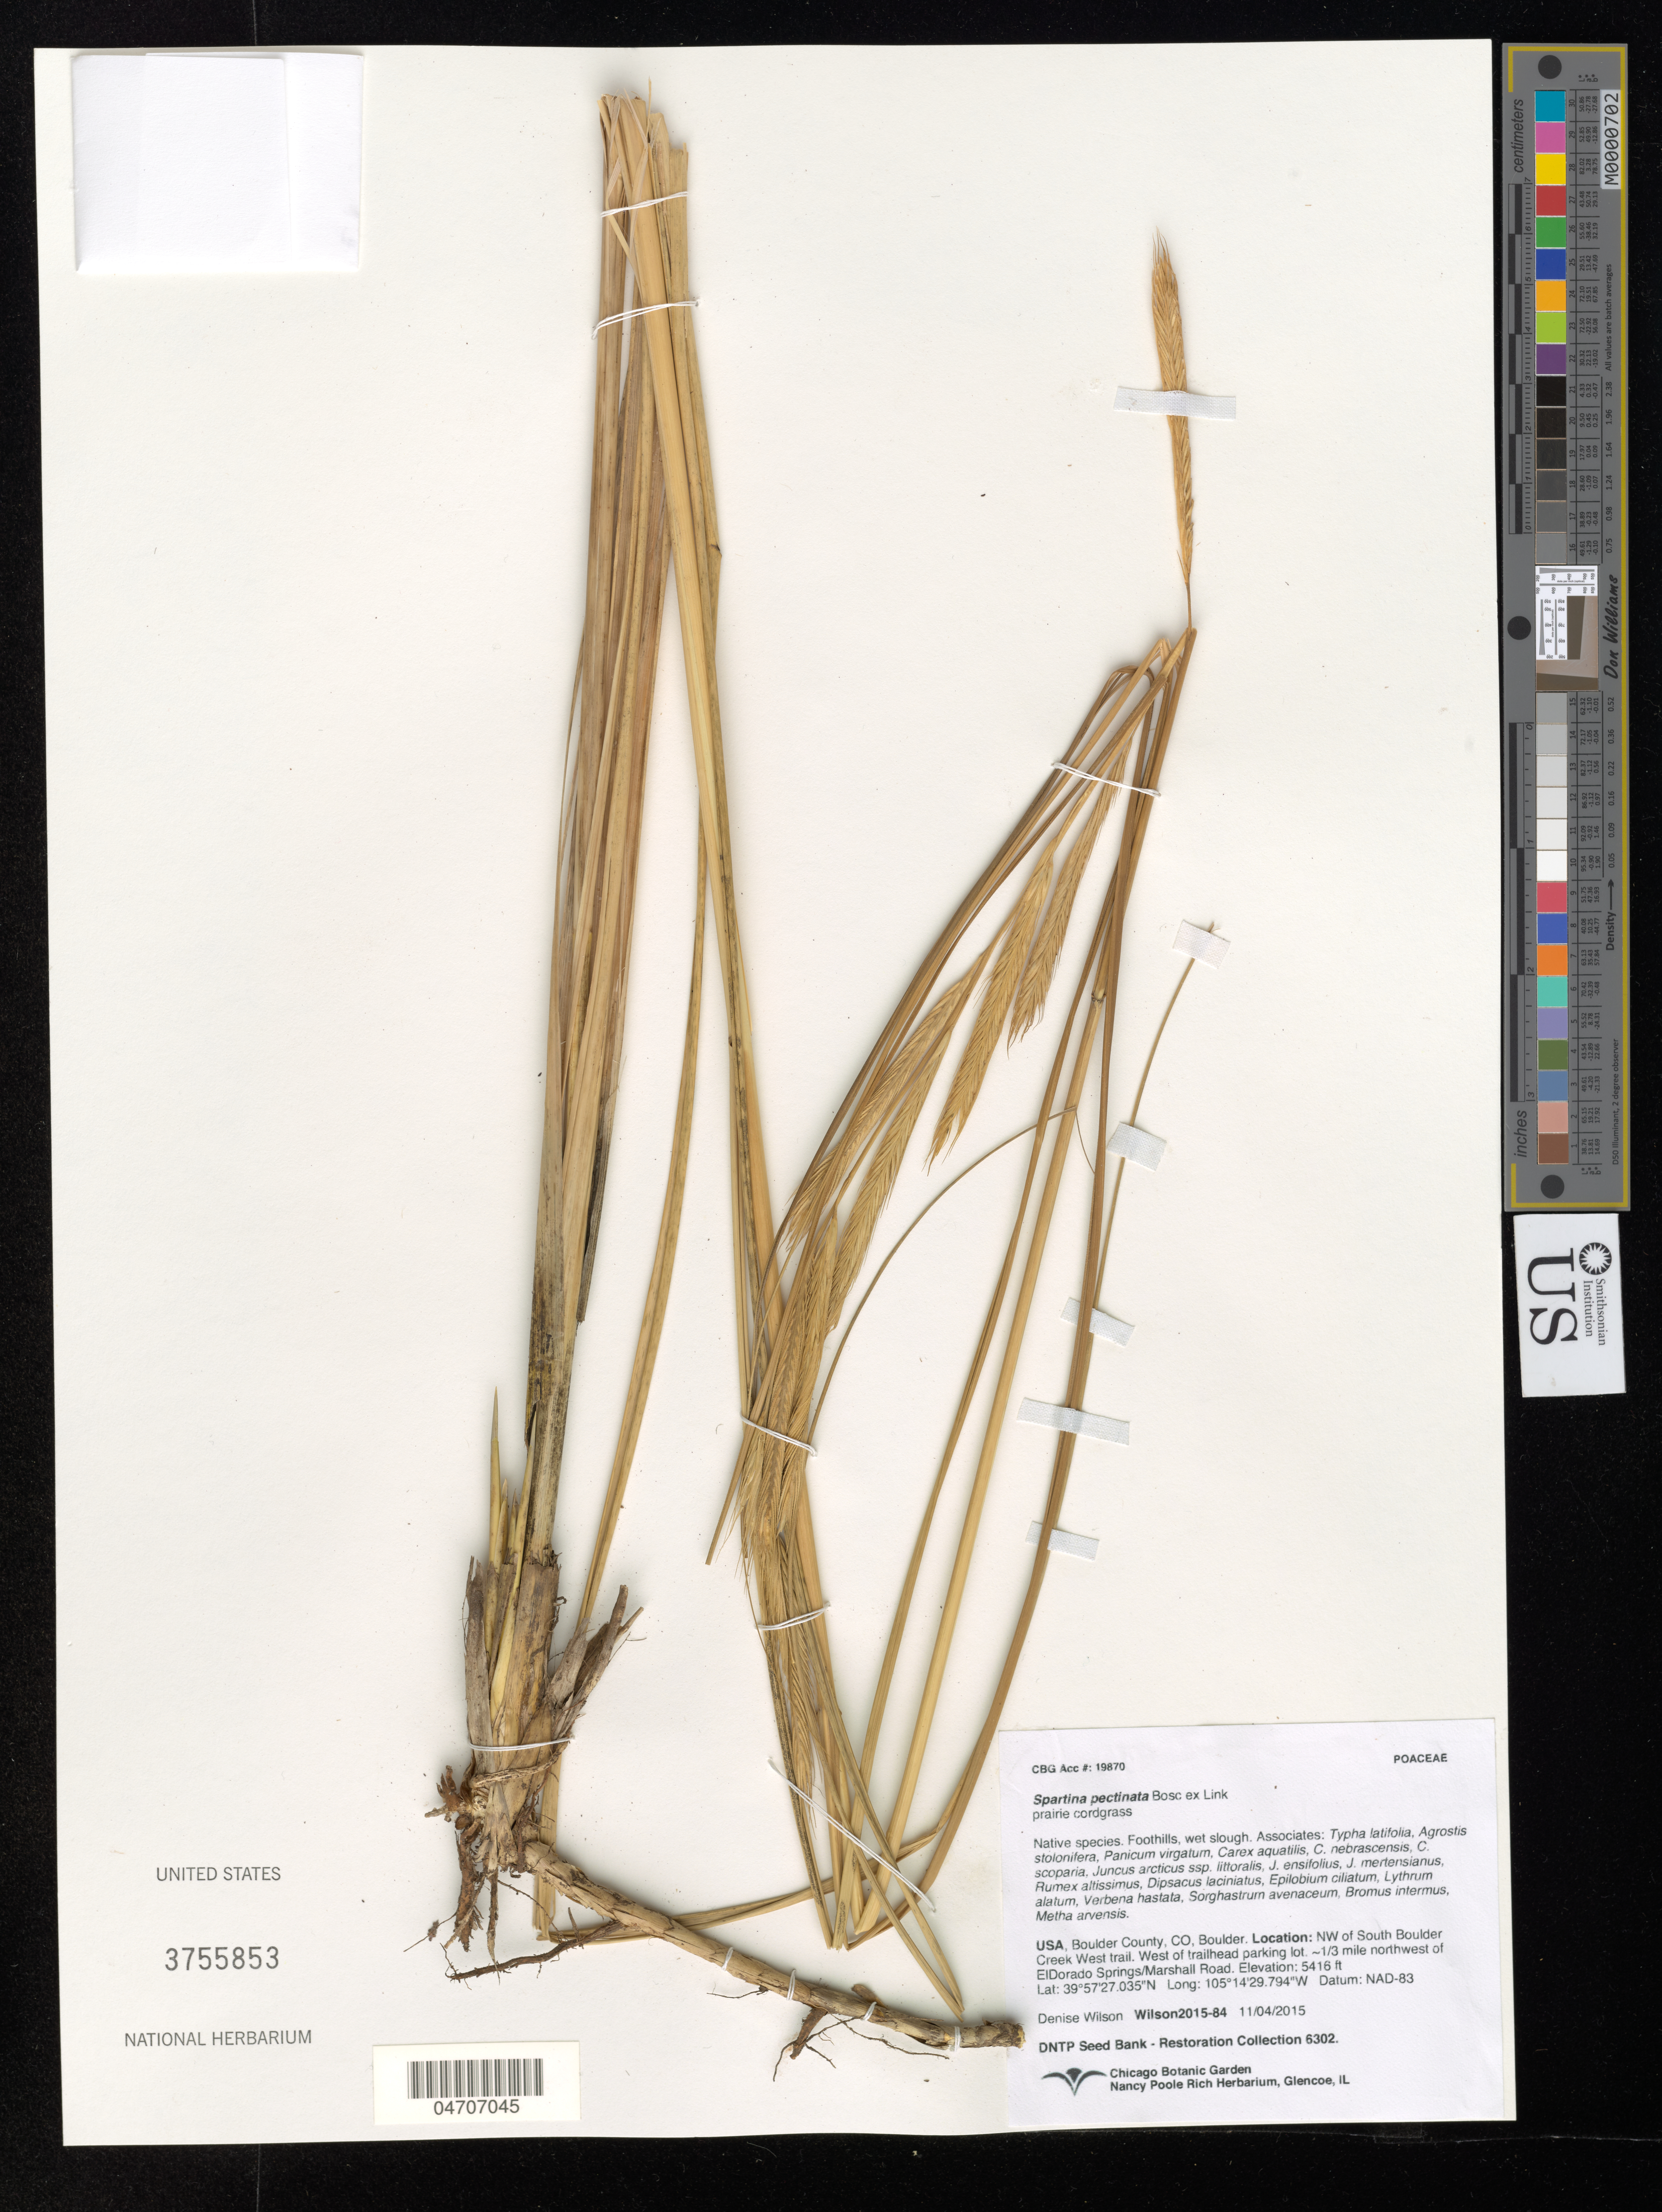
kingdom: Plantae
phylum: Tracheophyta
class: Liliopsida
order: Poales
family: Poaceae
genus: Spartina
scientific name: Spartina pectinata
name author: Link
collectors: D. Wilson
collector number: Wilson2015-84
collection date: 2015-11-04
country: United States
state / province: Colorado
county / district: Boulder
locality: Boulder County, Boulder. NW of South Boulder Creek West trail. West of trailhead parking lot ~⅓ mile northwest of ElDorado Springs/Marshall Road.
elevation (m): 1651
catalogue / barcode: US 3755853